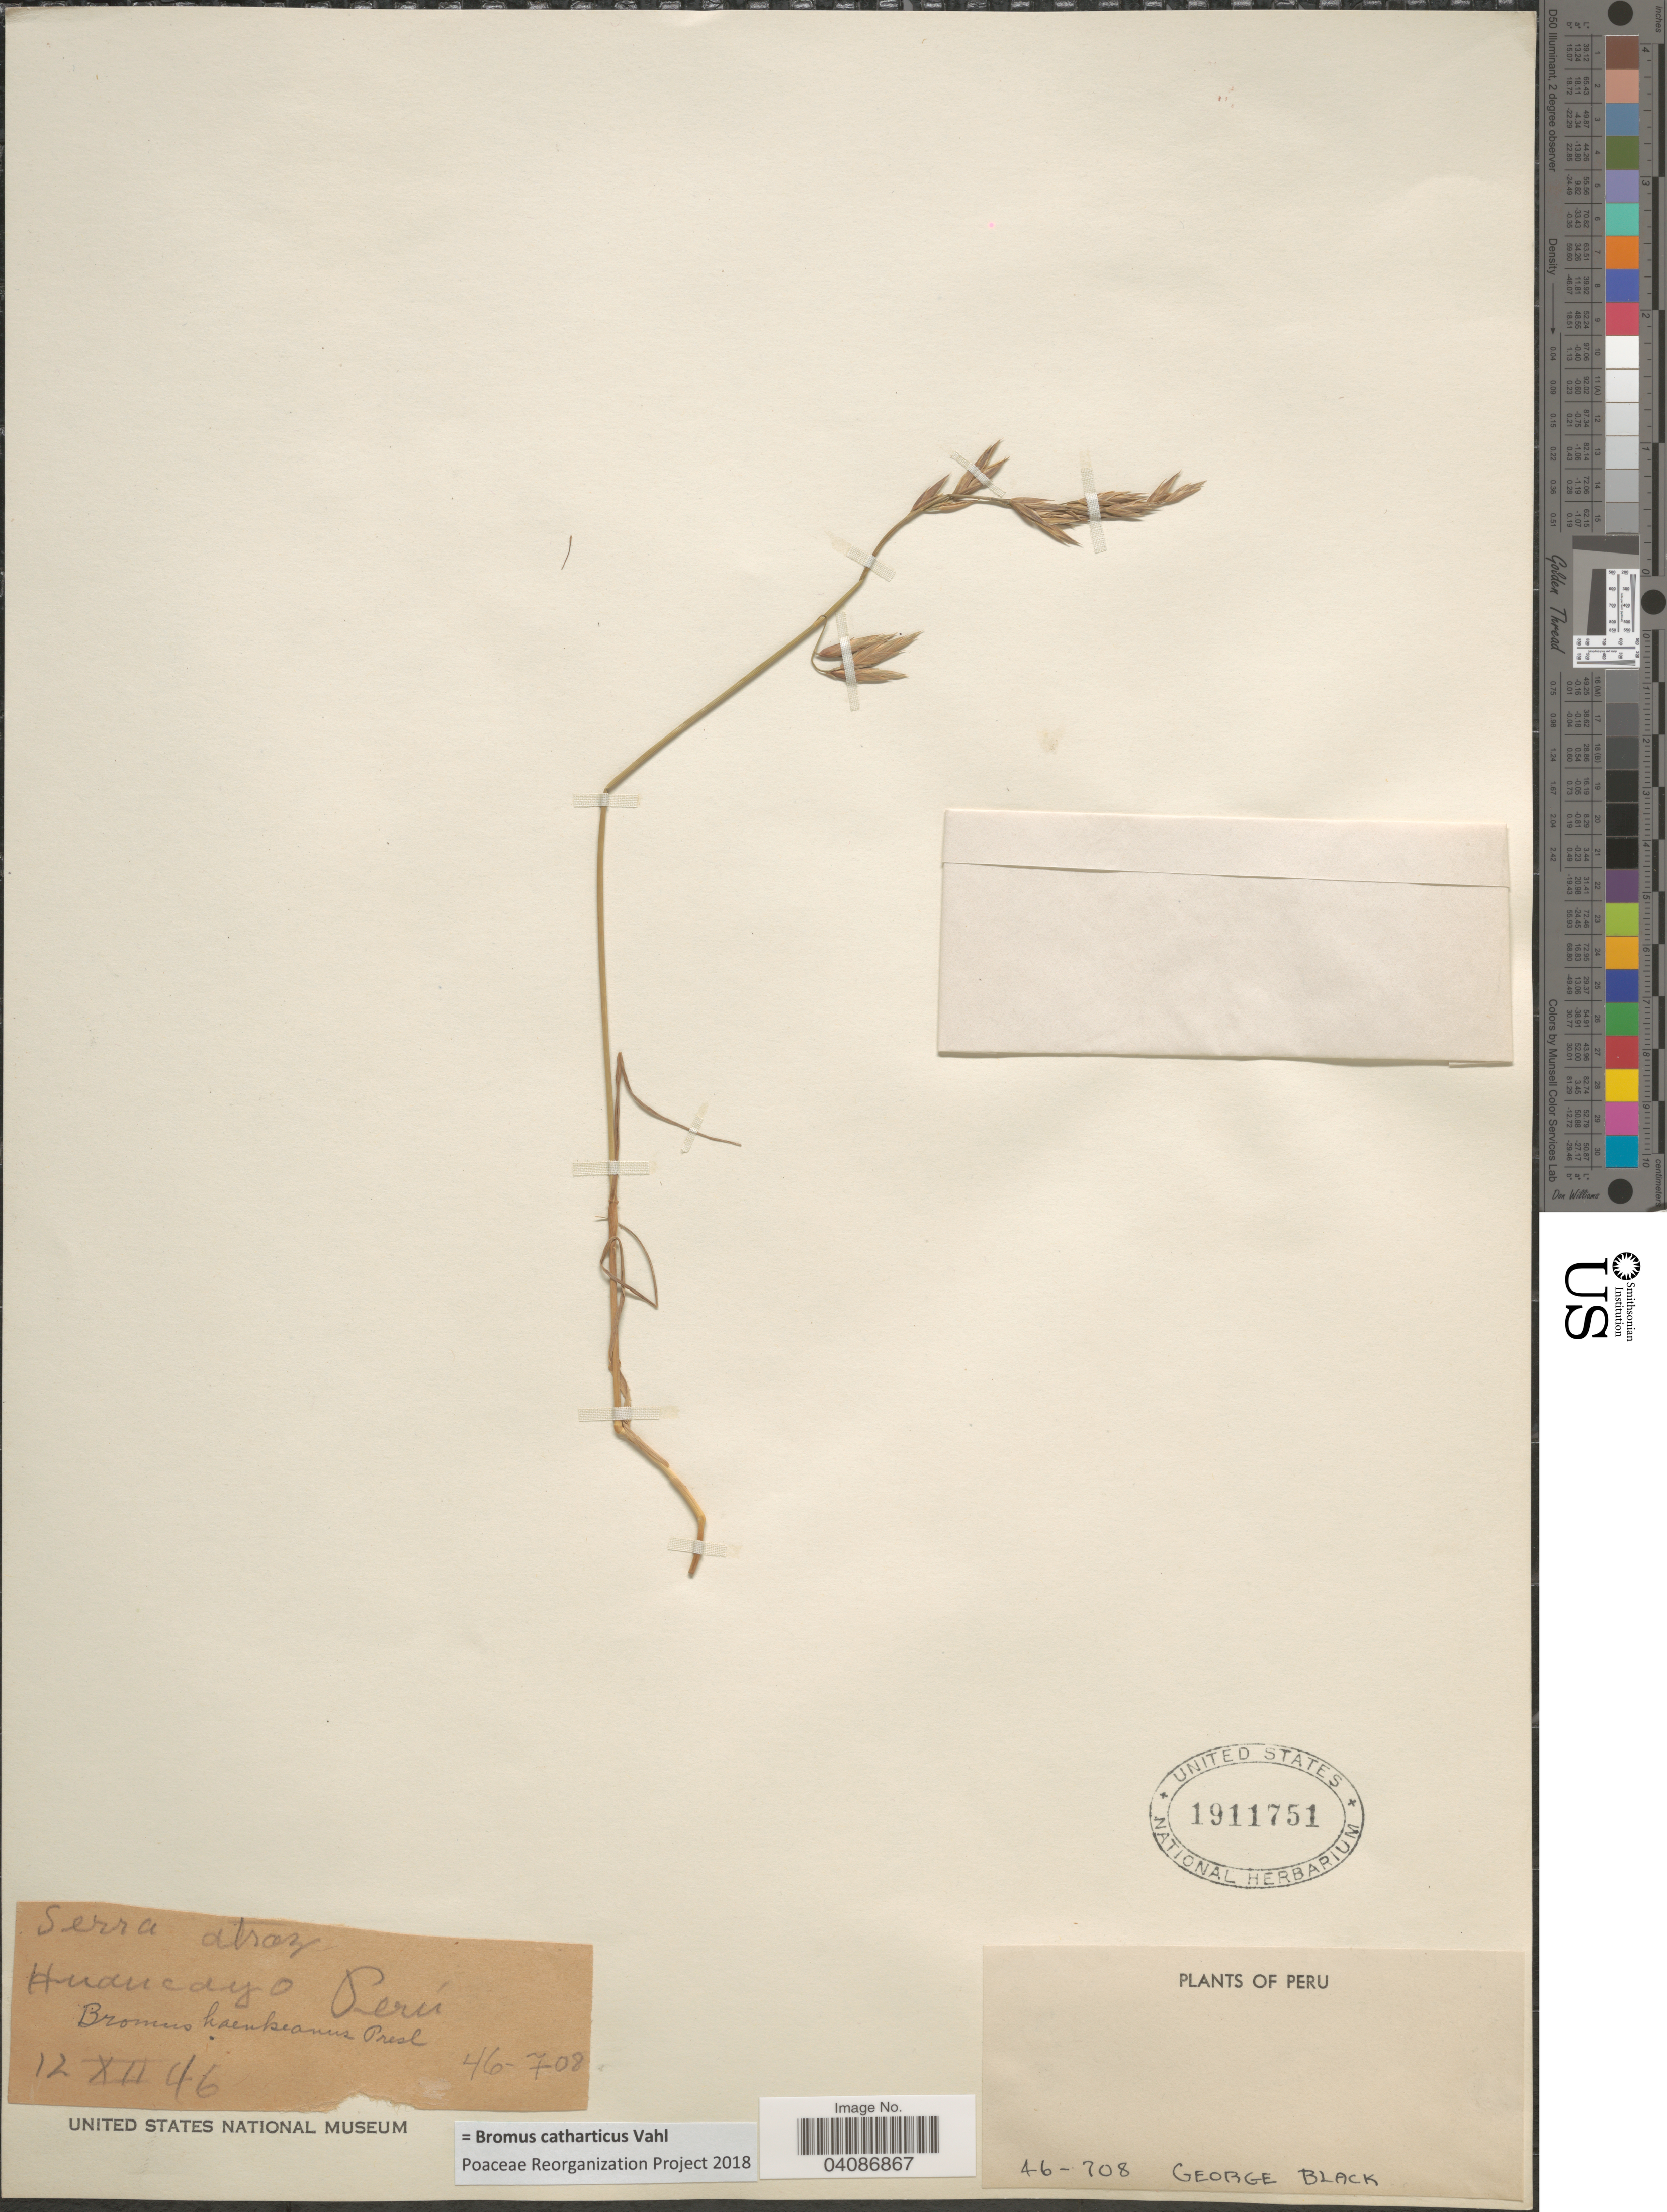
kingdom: Plantae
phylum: Tracheophyta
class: Liliopsida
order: Poales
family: Poaceae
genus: Bromus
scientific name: Bromus catharticus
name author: Vahl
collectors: G. A. Black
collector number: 46-708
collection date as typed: Transcribed d/m/y: 12/12/46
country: Peru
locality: Serra atraz. Huancayo.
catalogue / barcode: US 1911751